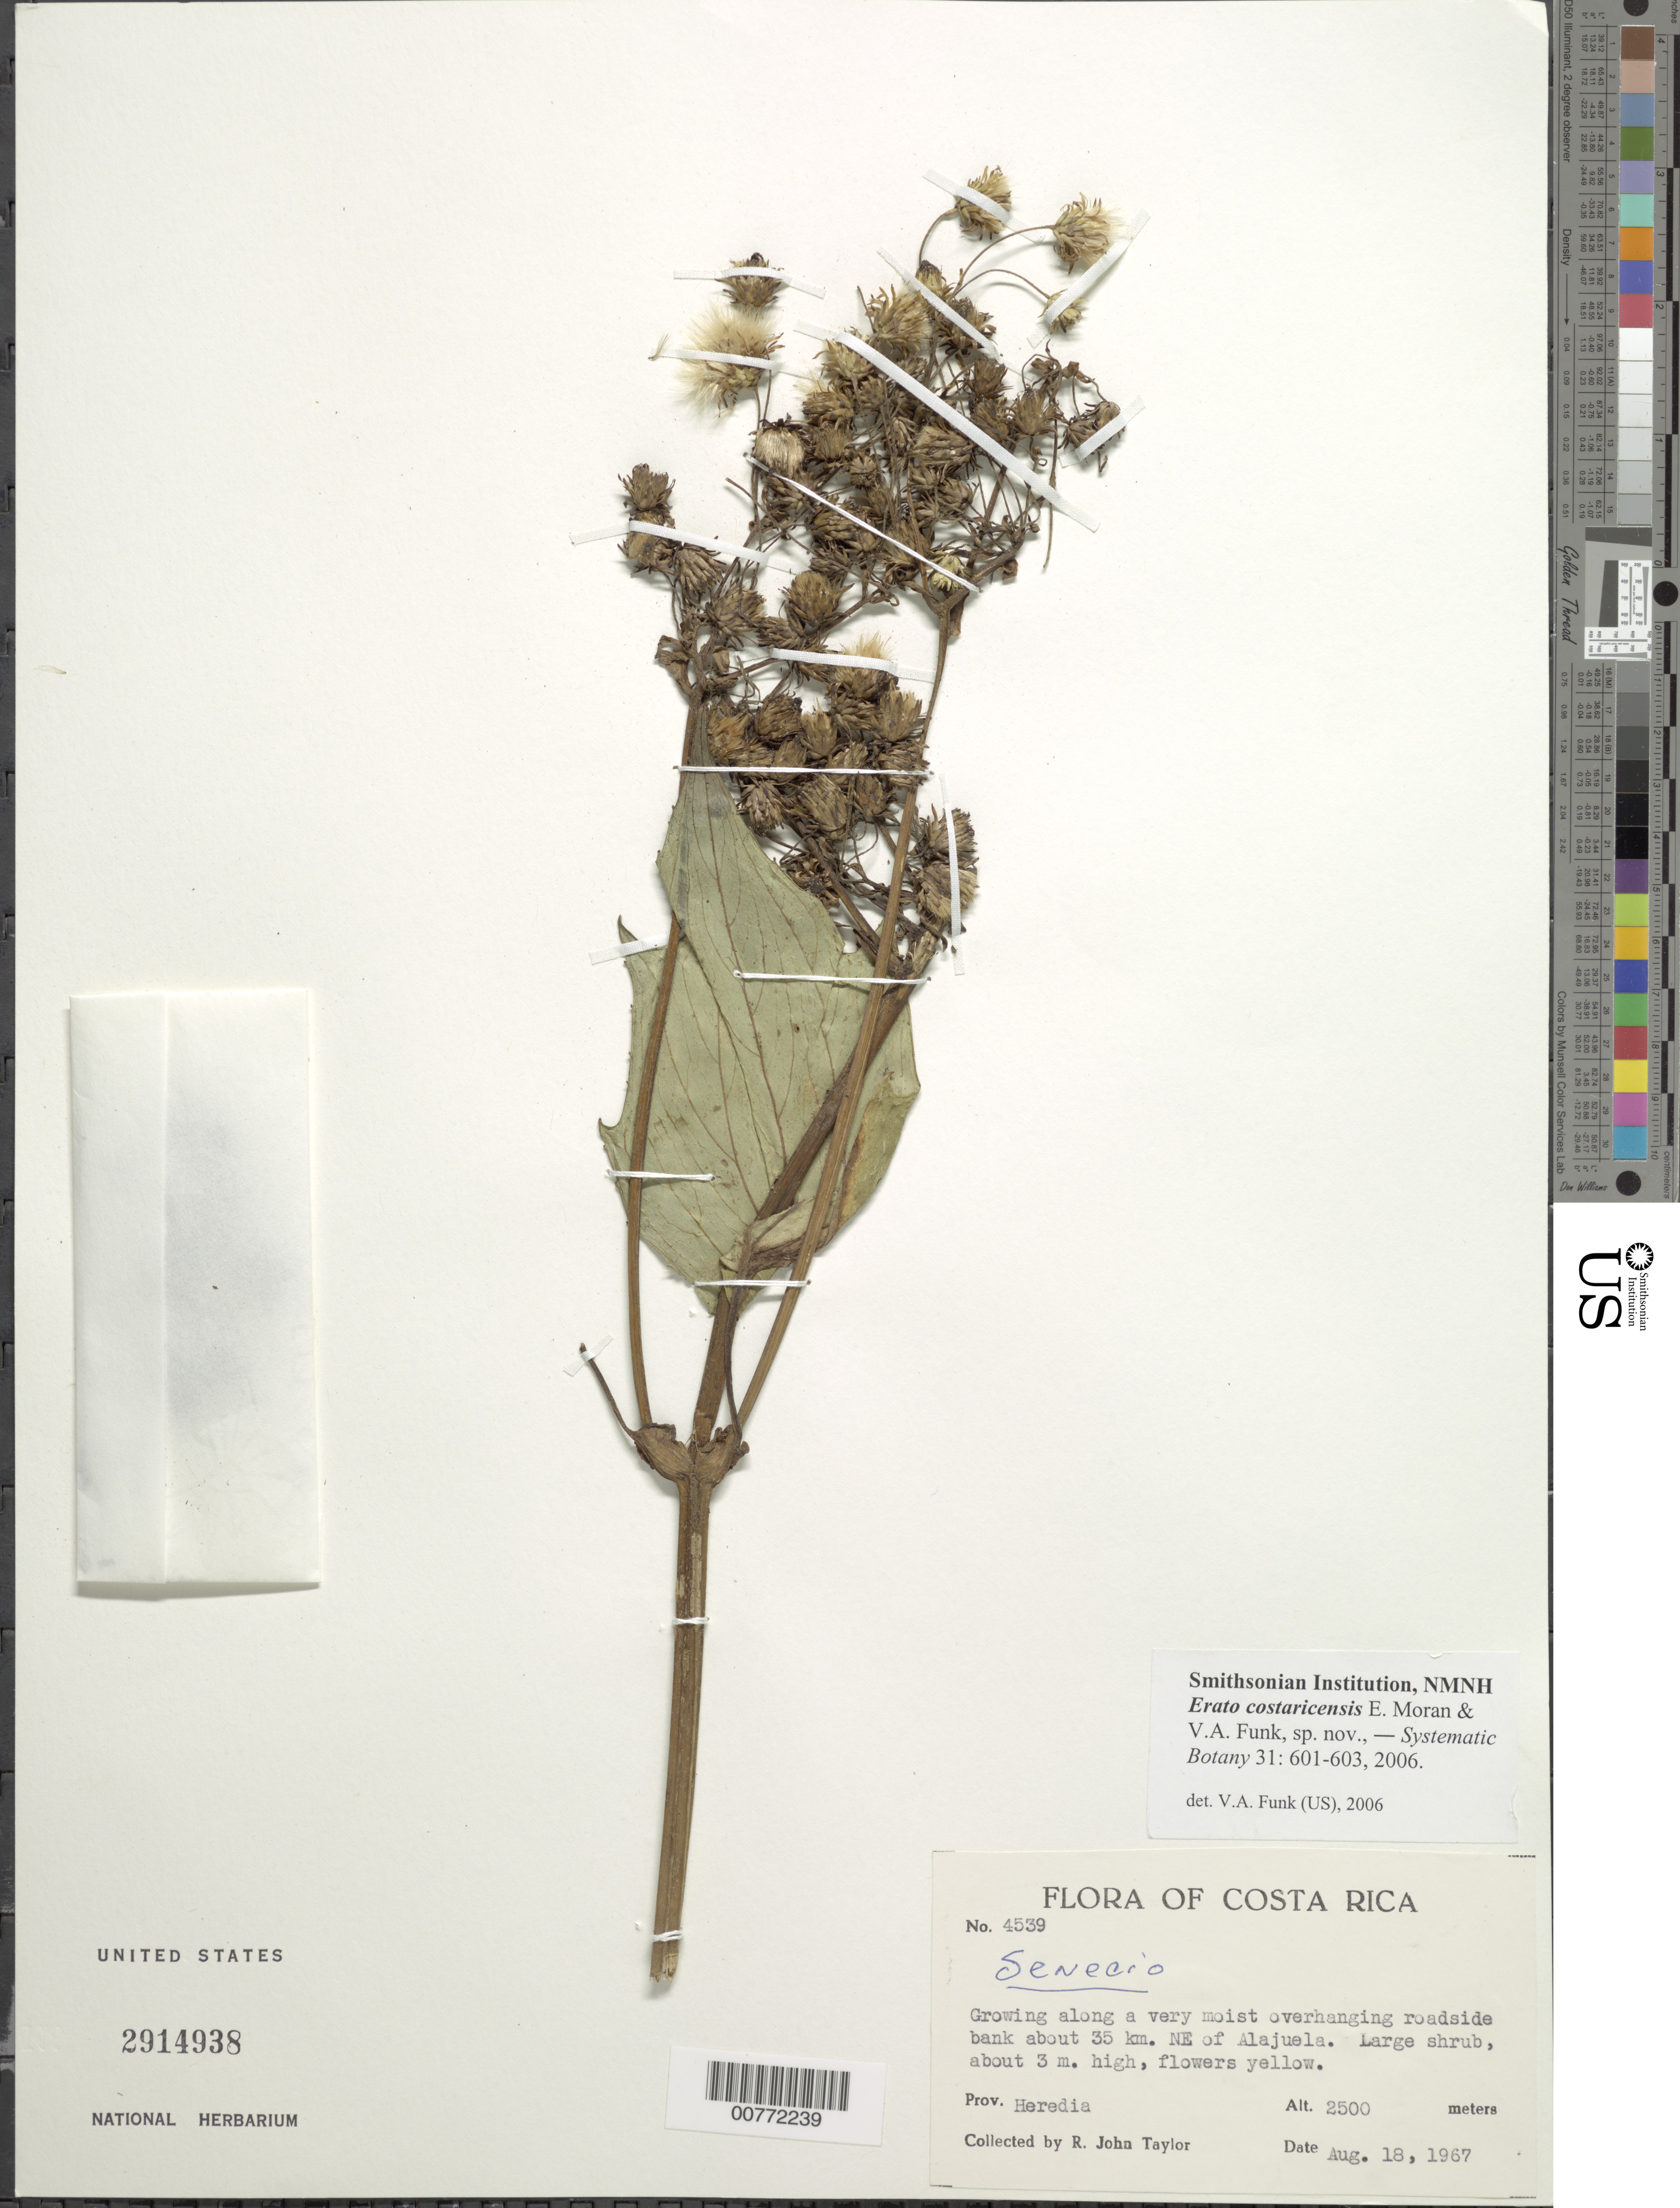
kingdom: Plantae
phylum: Tracheophyta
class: Magnoliopsida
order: Asterales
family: Asteraceae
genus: Erato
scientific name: Erato costaricensis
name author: Moran & V.A. Funk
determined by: Funk, Vicki A., (BOT), Smithsonian Institution - National Museum of Natural History (UNITED STATES)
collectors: N. Taylor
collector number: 4539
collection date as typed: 18 August 1967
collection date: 1967-08-18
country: Costa Rica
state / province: Heredia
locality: Alajuela, 35 km NE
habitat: Very moist overhanging roadside bank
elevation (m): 2500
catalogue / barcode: US 2914938